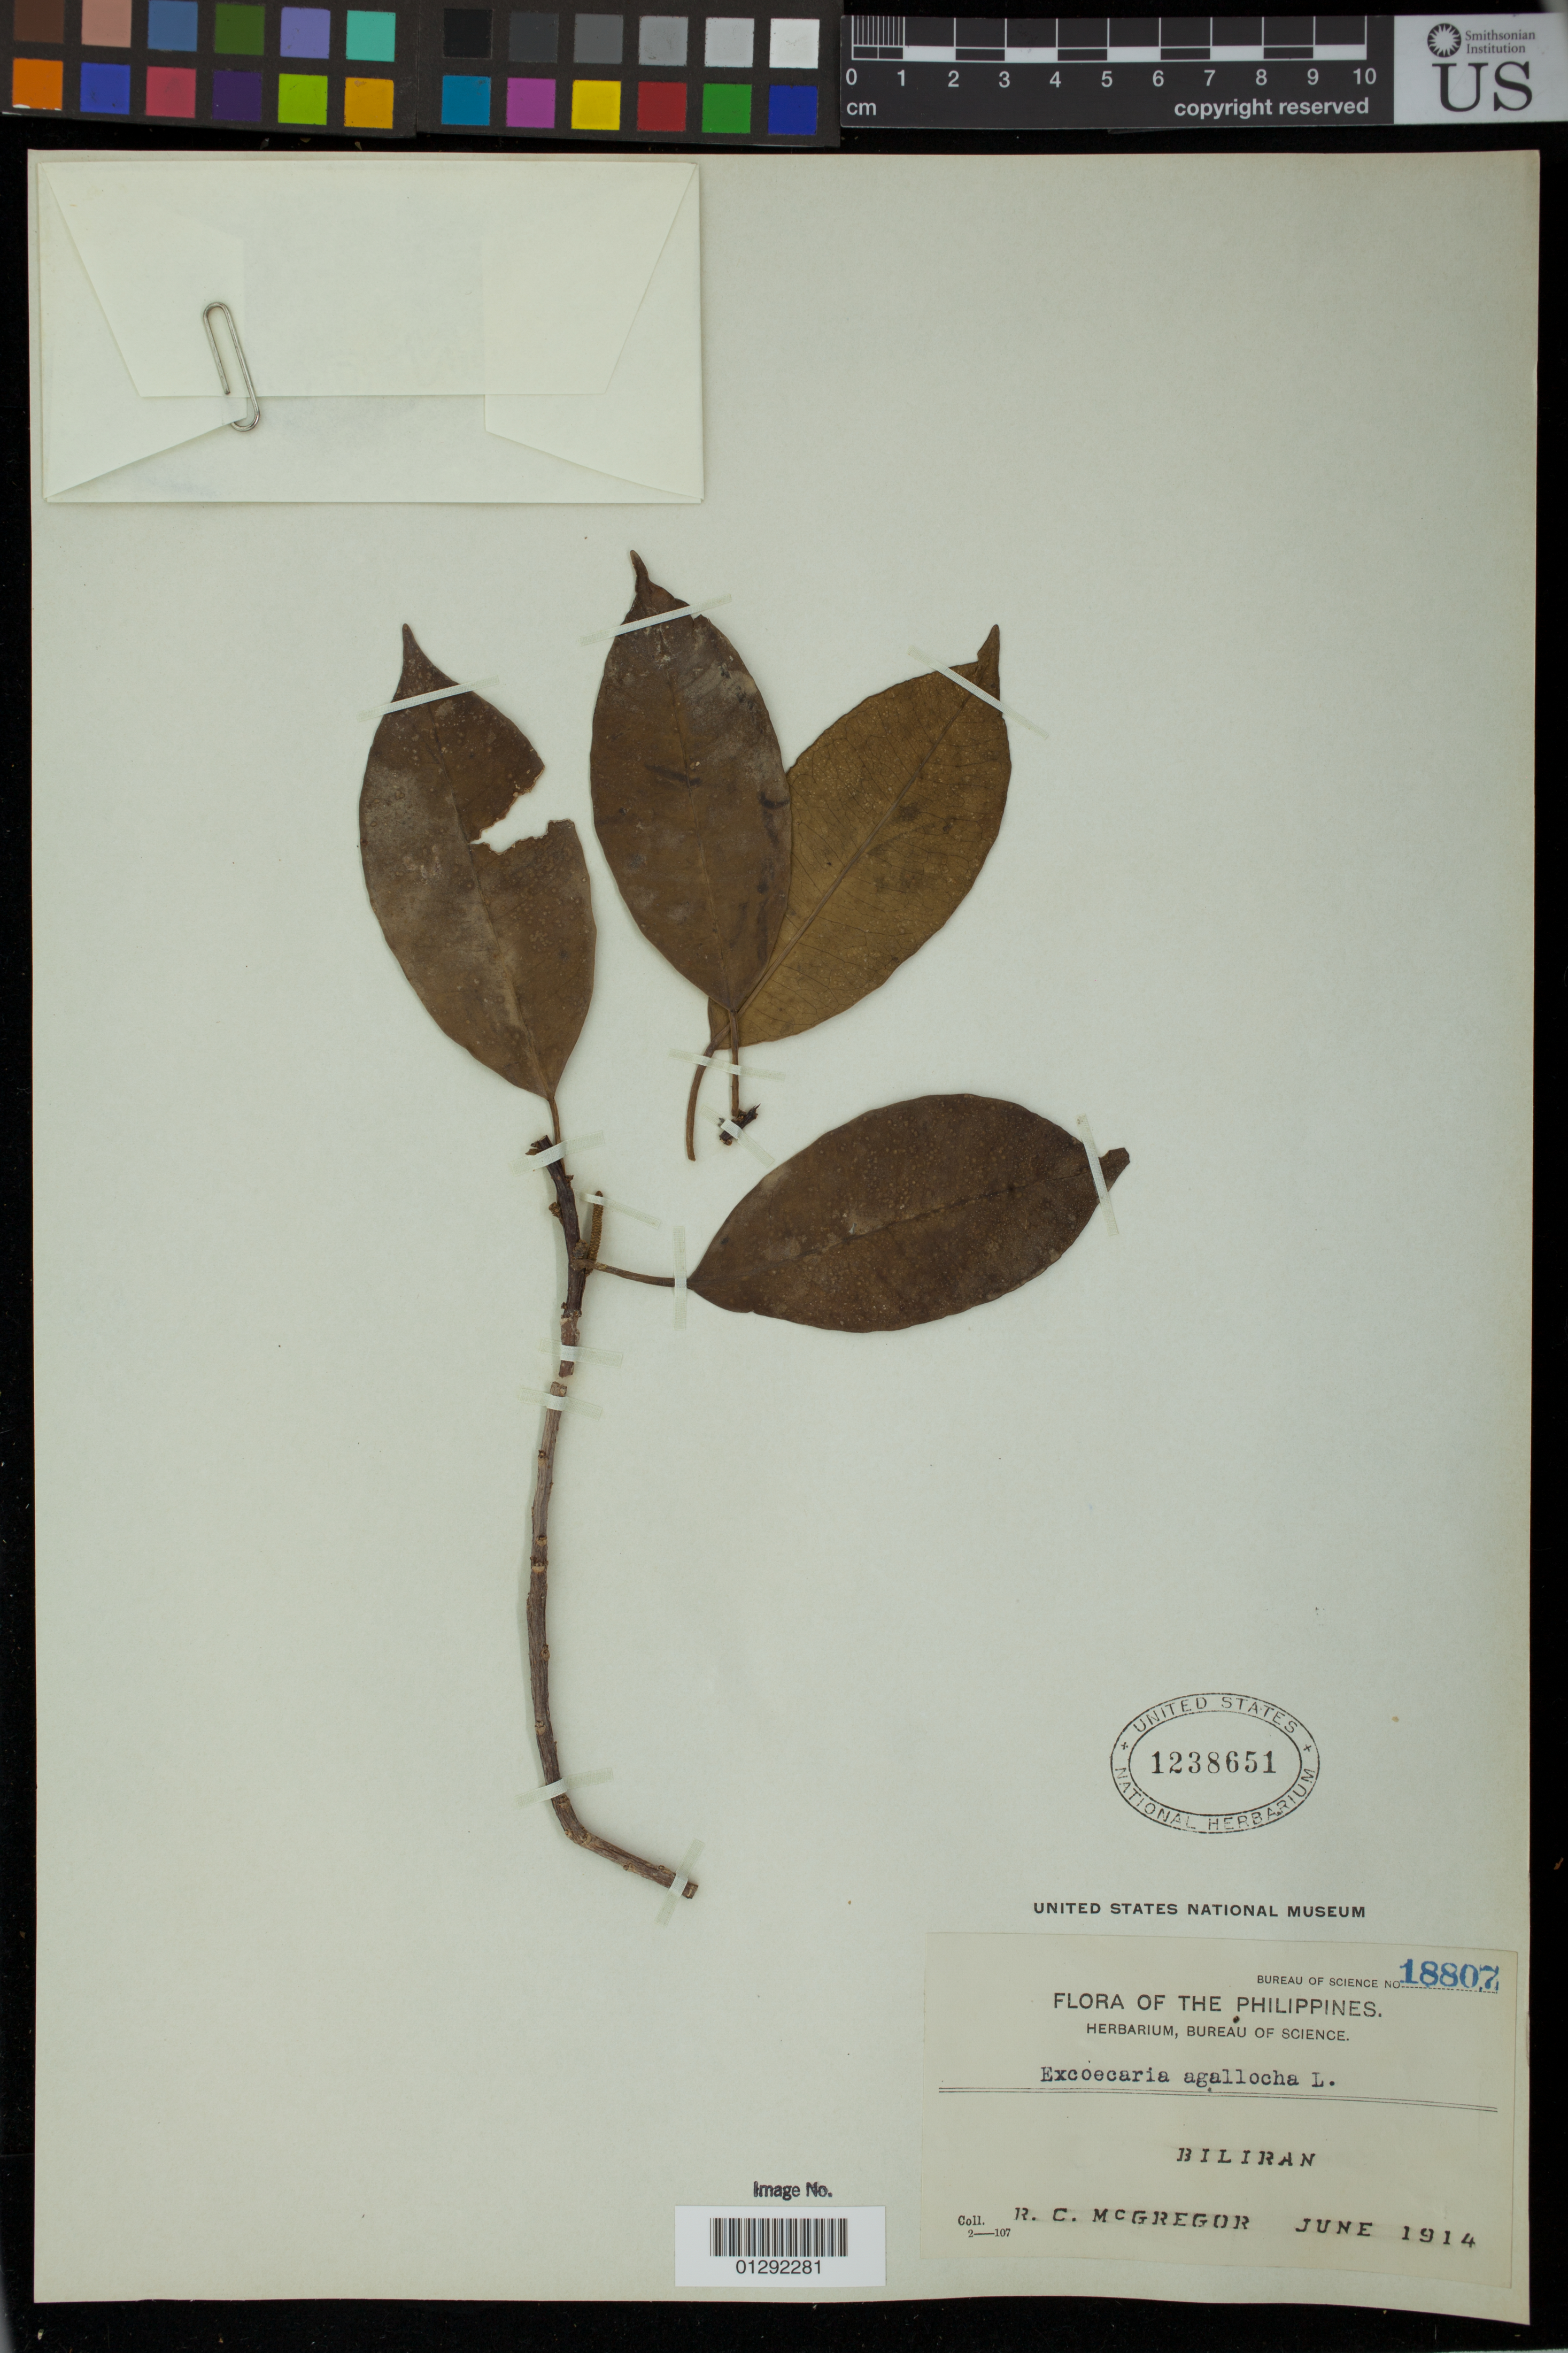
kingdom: Plantae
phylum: Tracheophyta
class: Magnoliopsida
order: Malpighiales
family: Euphorbiaceae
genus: Excoecaria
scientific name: Excoecaria agallocha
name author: L.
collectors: R. C. McGregor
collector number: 18807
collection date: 1914-06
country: Philippines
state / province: Eastern Visayas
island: Biliran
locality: Biliran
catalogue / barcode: US 1238651